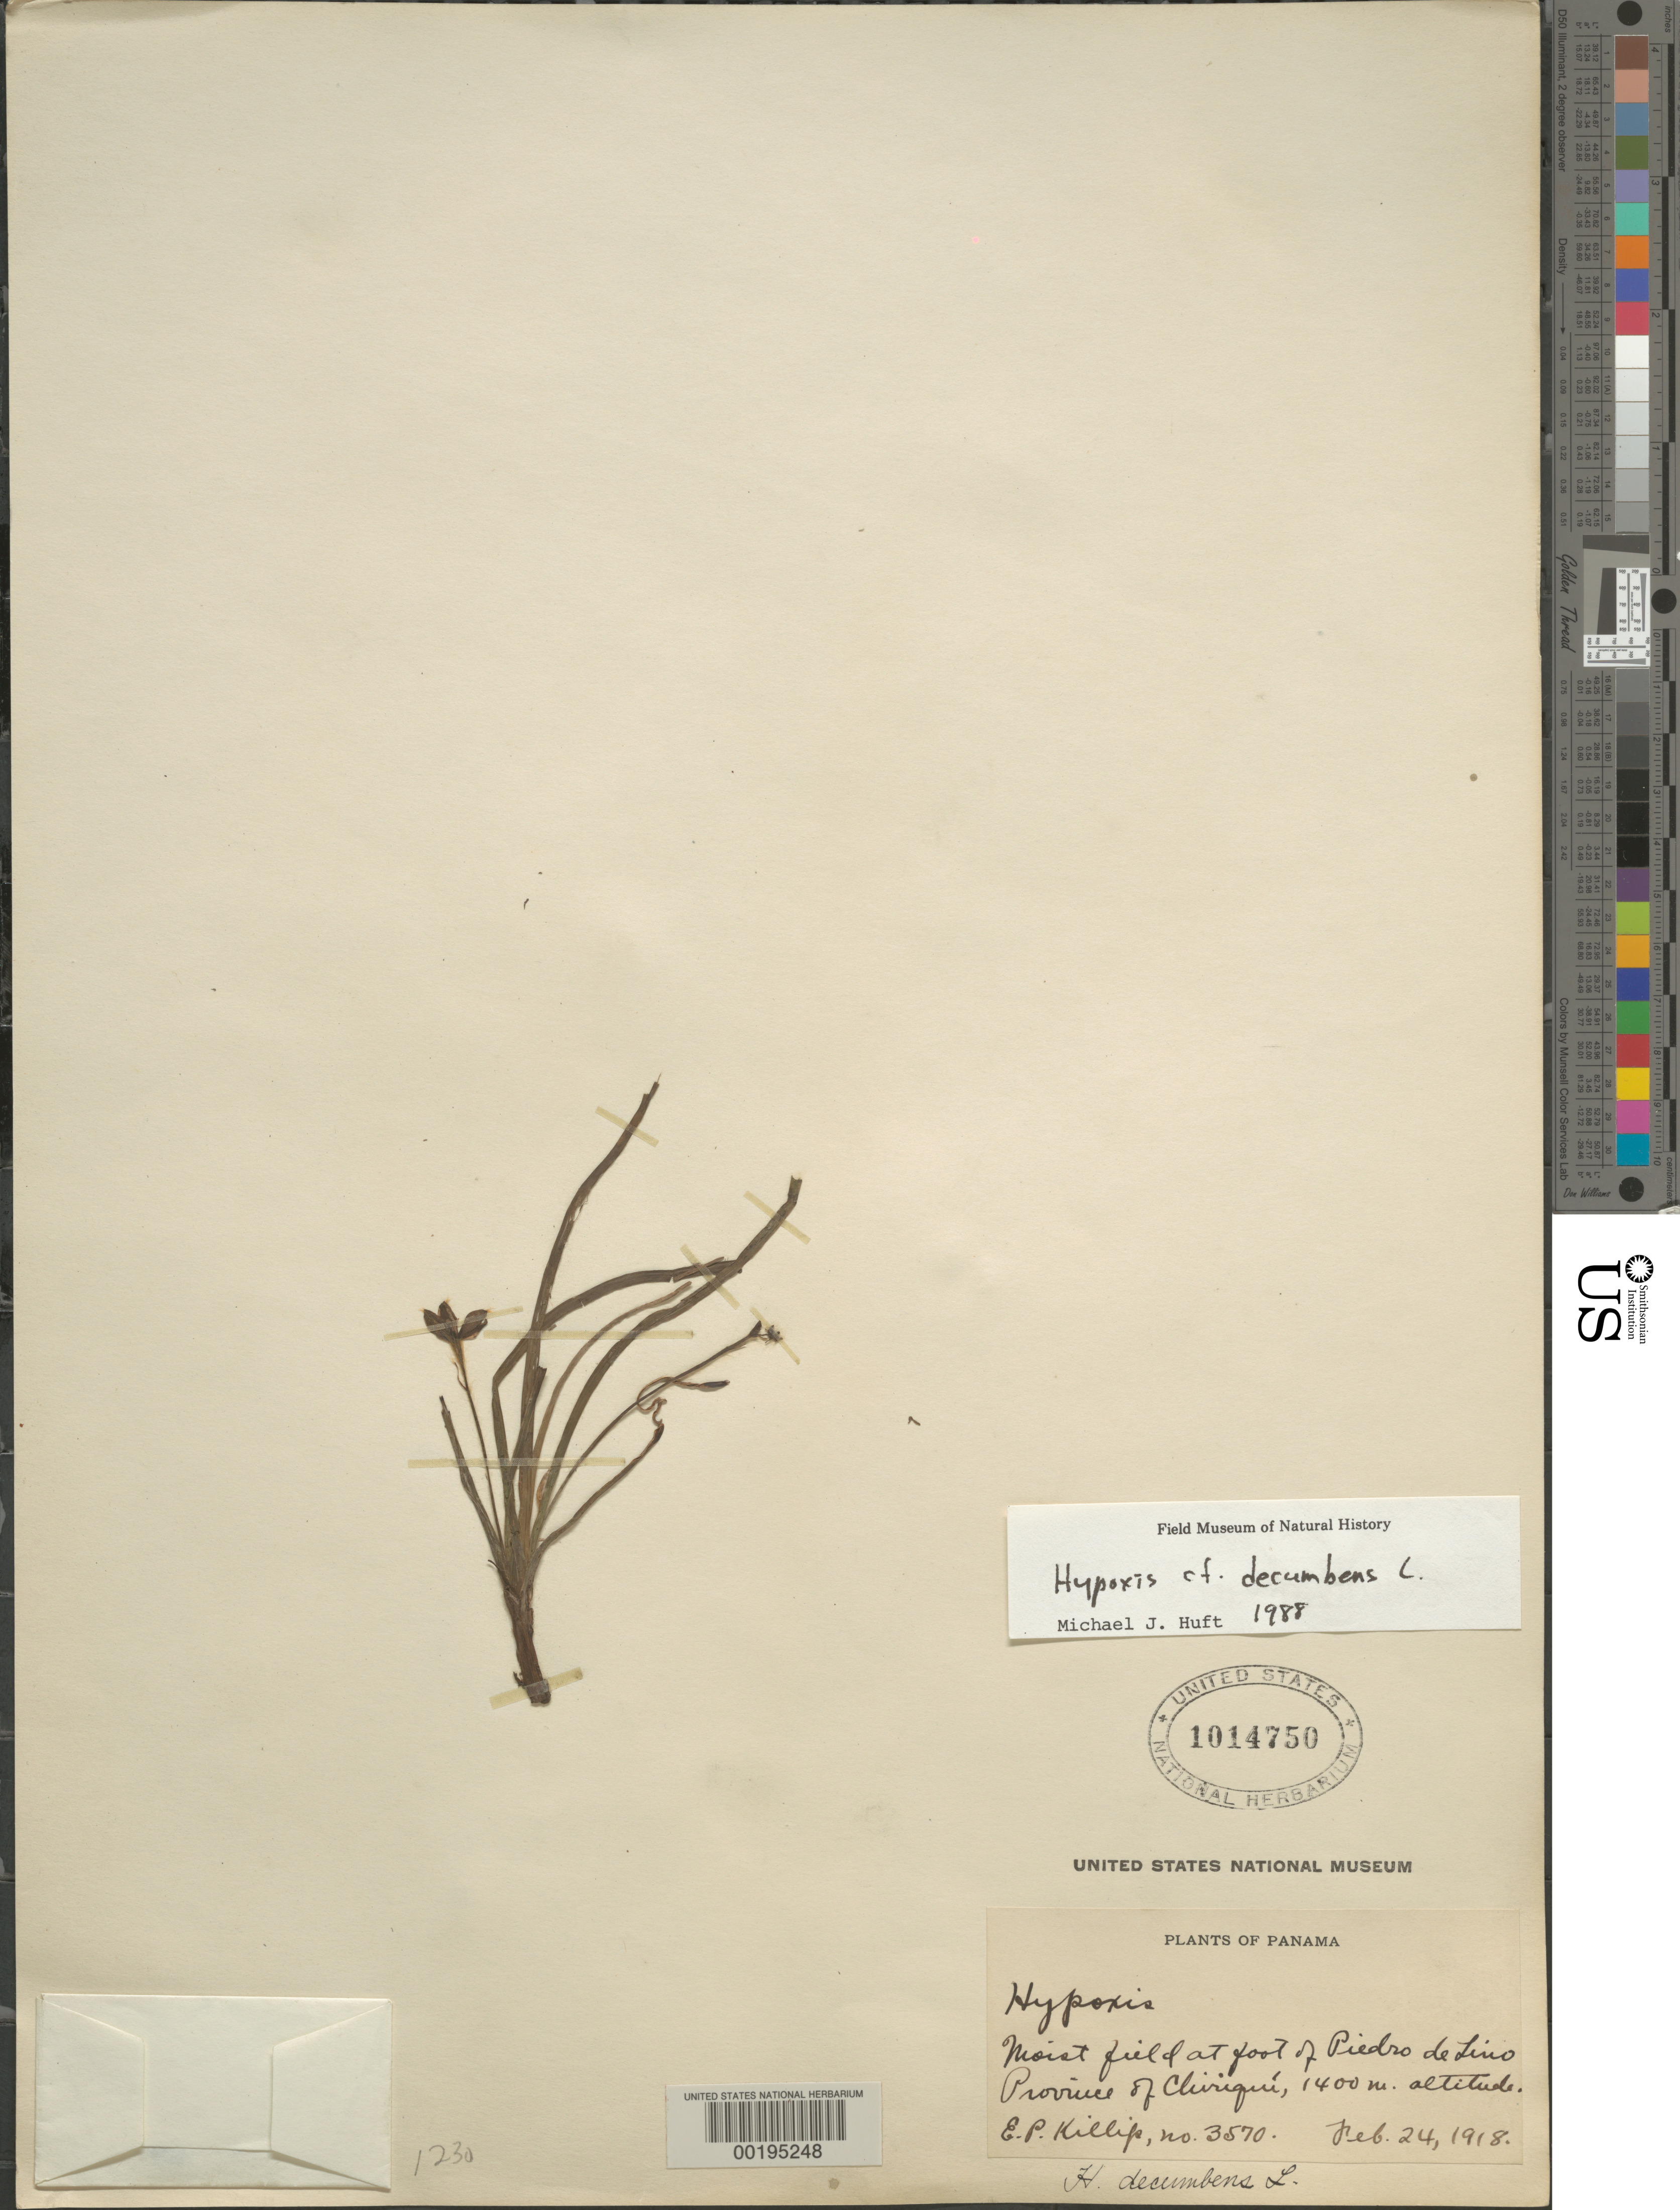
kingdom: Plantae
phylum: Tracheophyta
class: Liliopsida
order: Asparagales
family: Hypoxidaceae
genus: Hypoxis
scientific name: Hypoxis decumbens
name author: L.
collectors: E. P. Killip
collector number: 3570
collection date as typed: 24 Feb 1918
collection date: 1918-02-24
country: Panama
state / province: Chiriquí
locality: Piedro de Lino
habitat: Moist field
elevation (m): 1400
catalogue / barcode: US 1014750